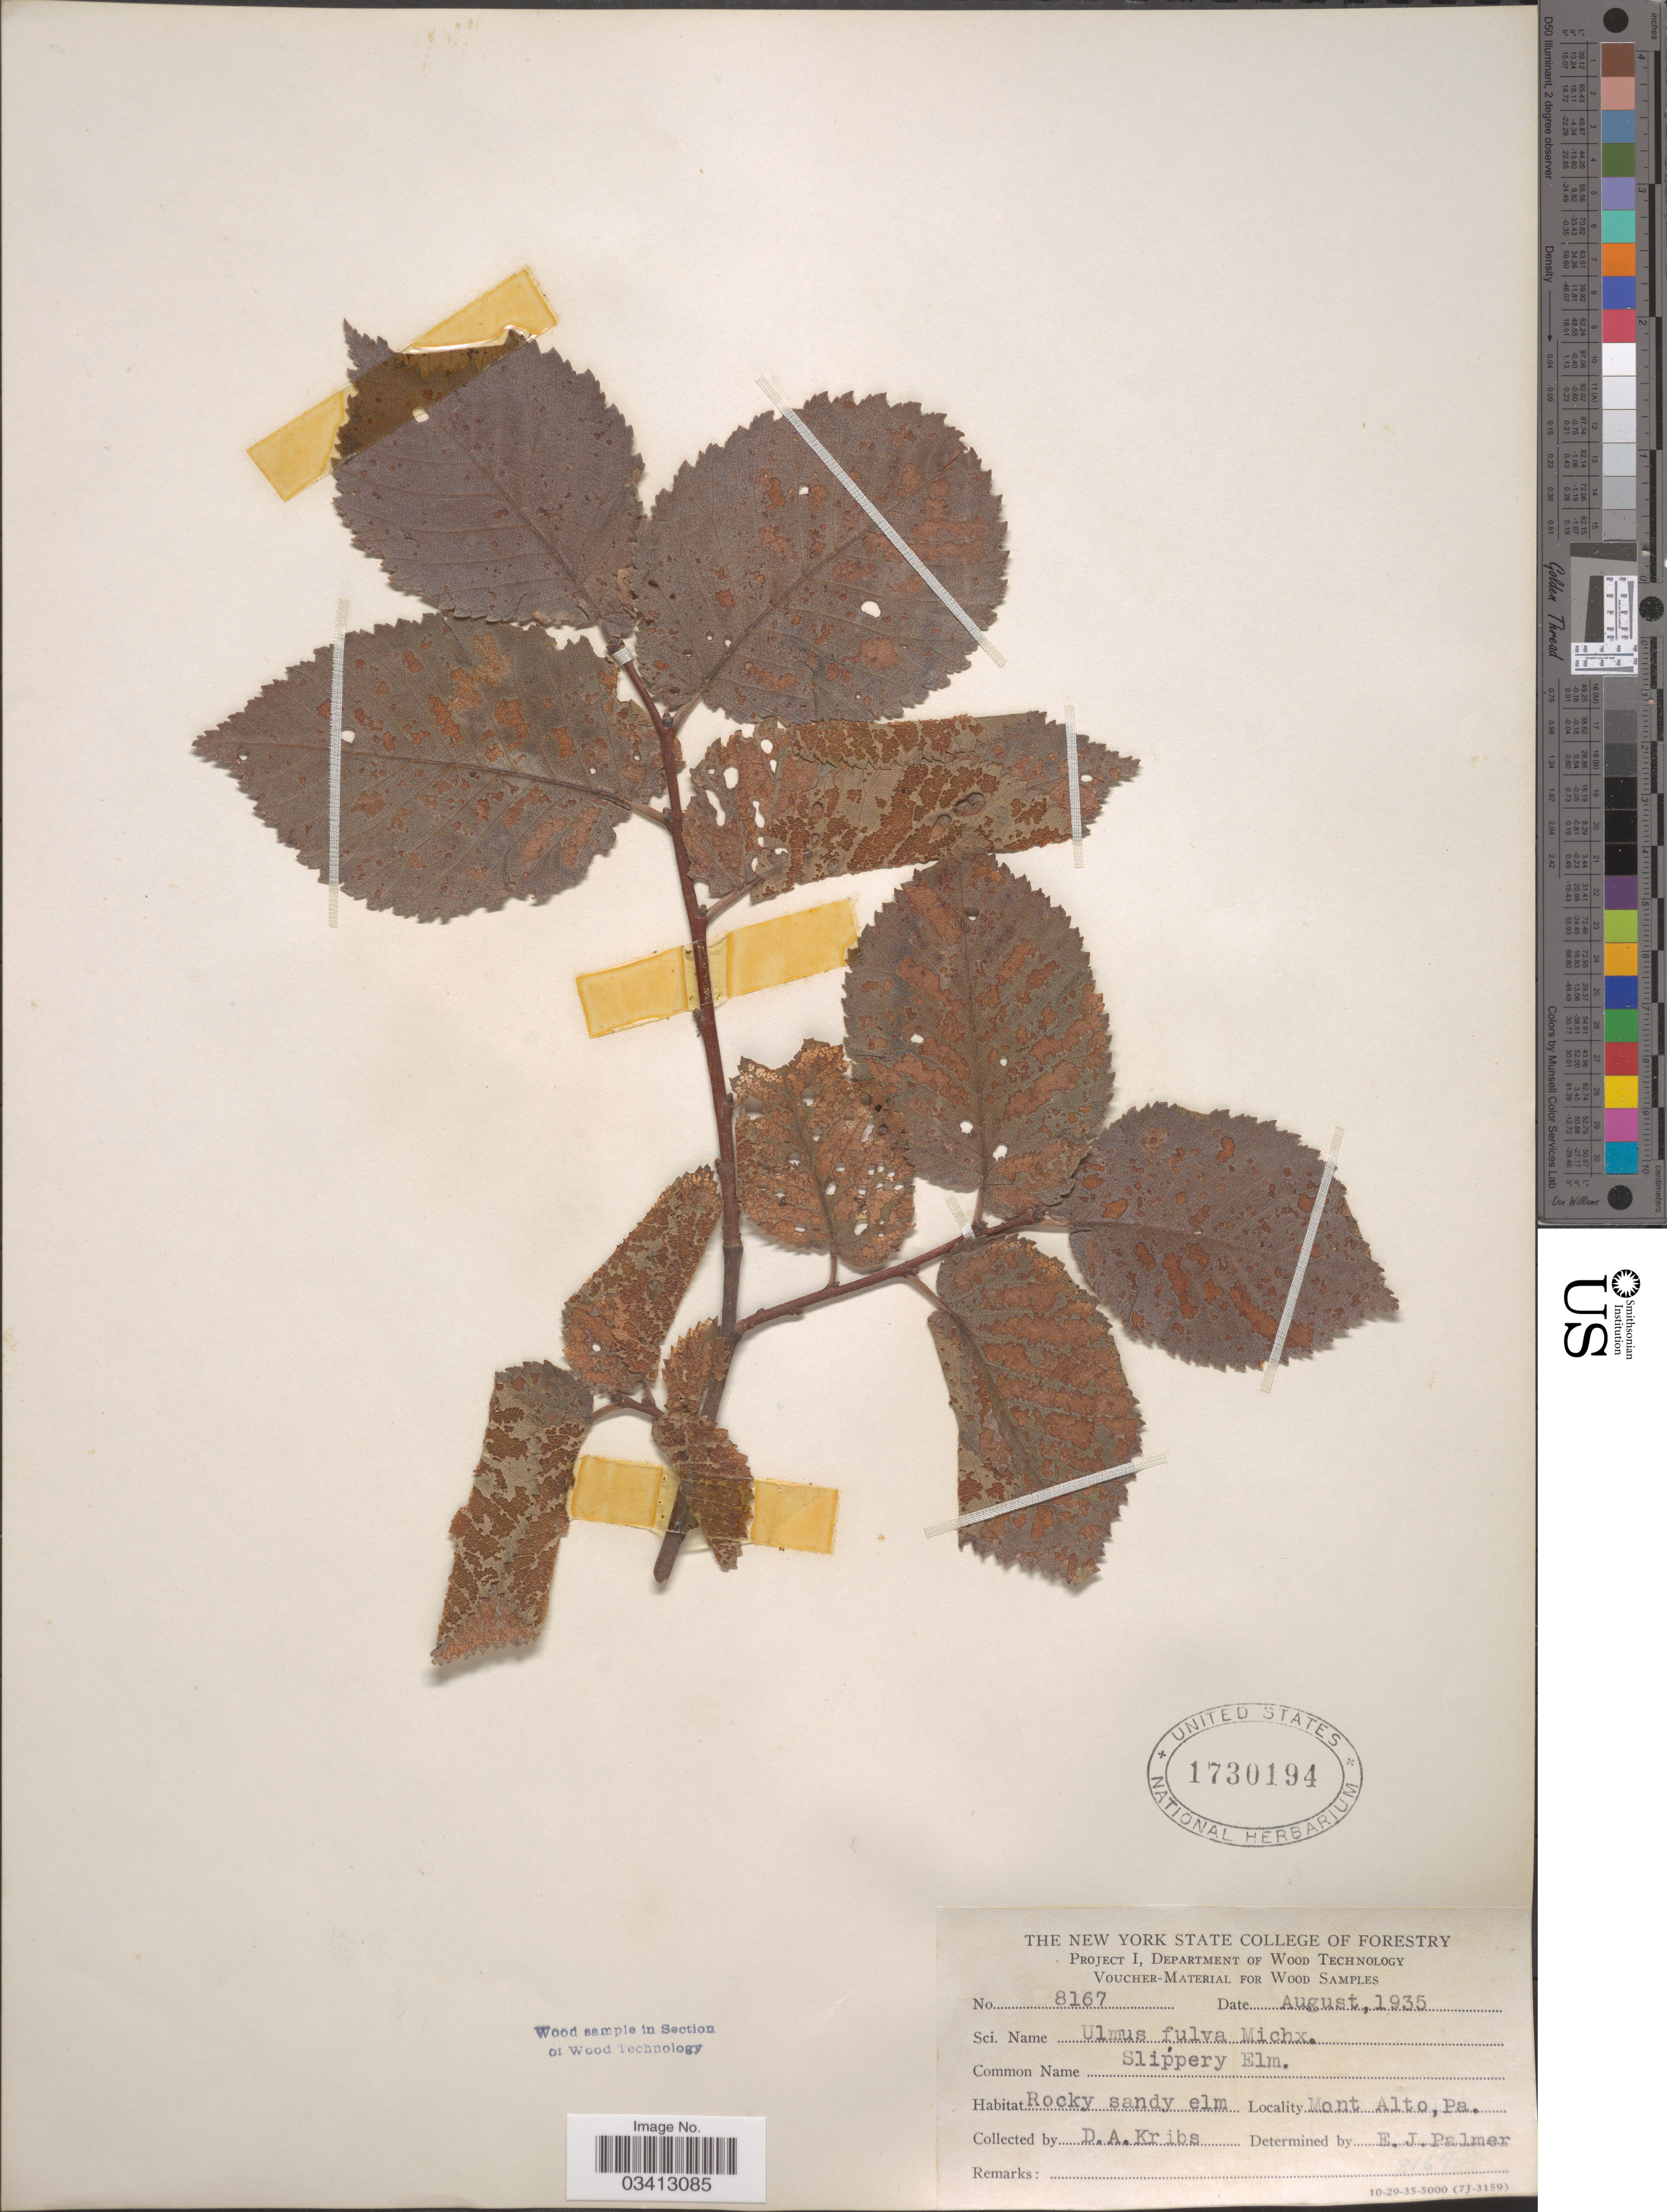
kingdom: Plantae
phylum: Tracheophyta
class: Magnoliopsida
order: Rosales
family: Ulmaceae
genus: Ulmus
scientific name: Ulmus rubra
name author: Muhl.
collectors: D. Kribs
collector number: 8167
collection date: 1935-08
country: United States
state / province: Pennsylvania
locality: Mont Alto.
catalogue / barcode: US 1730194